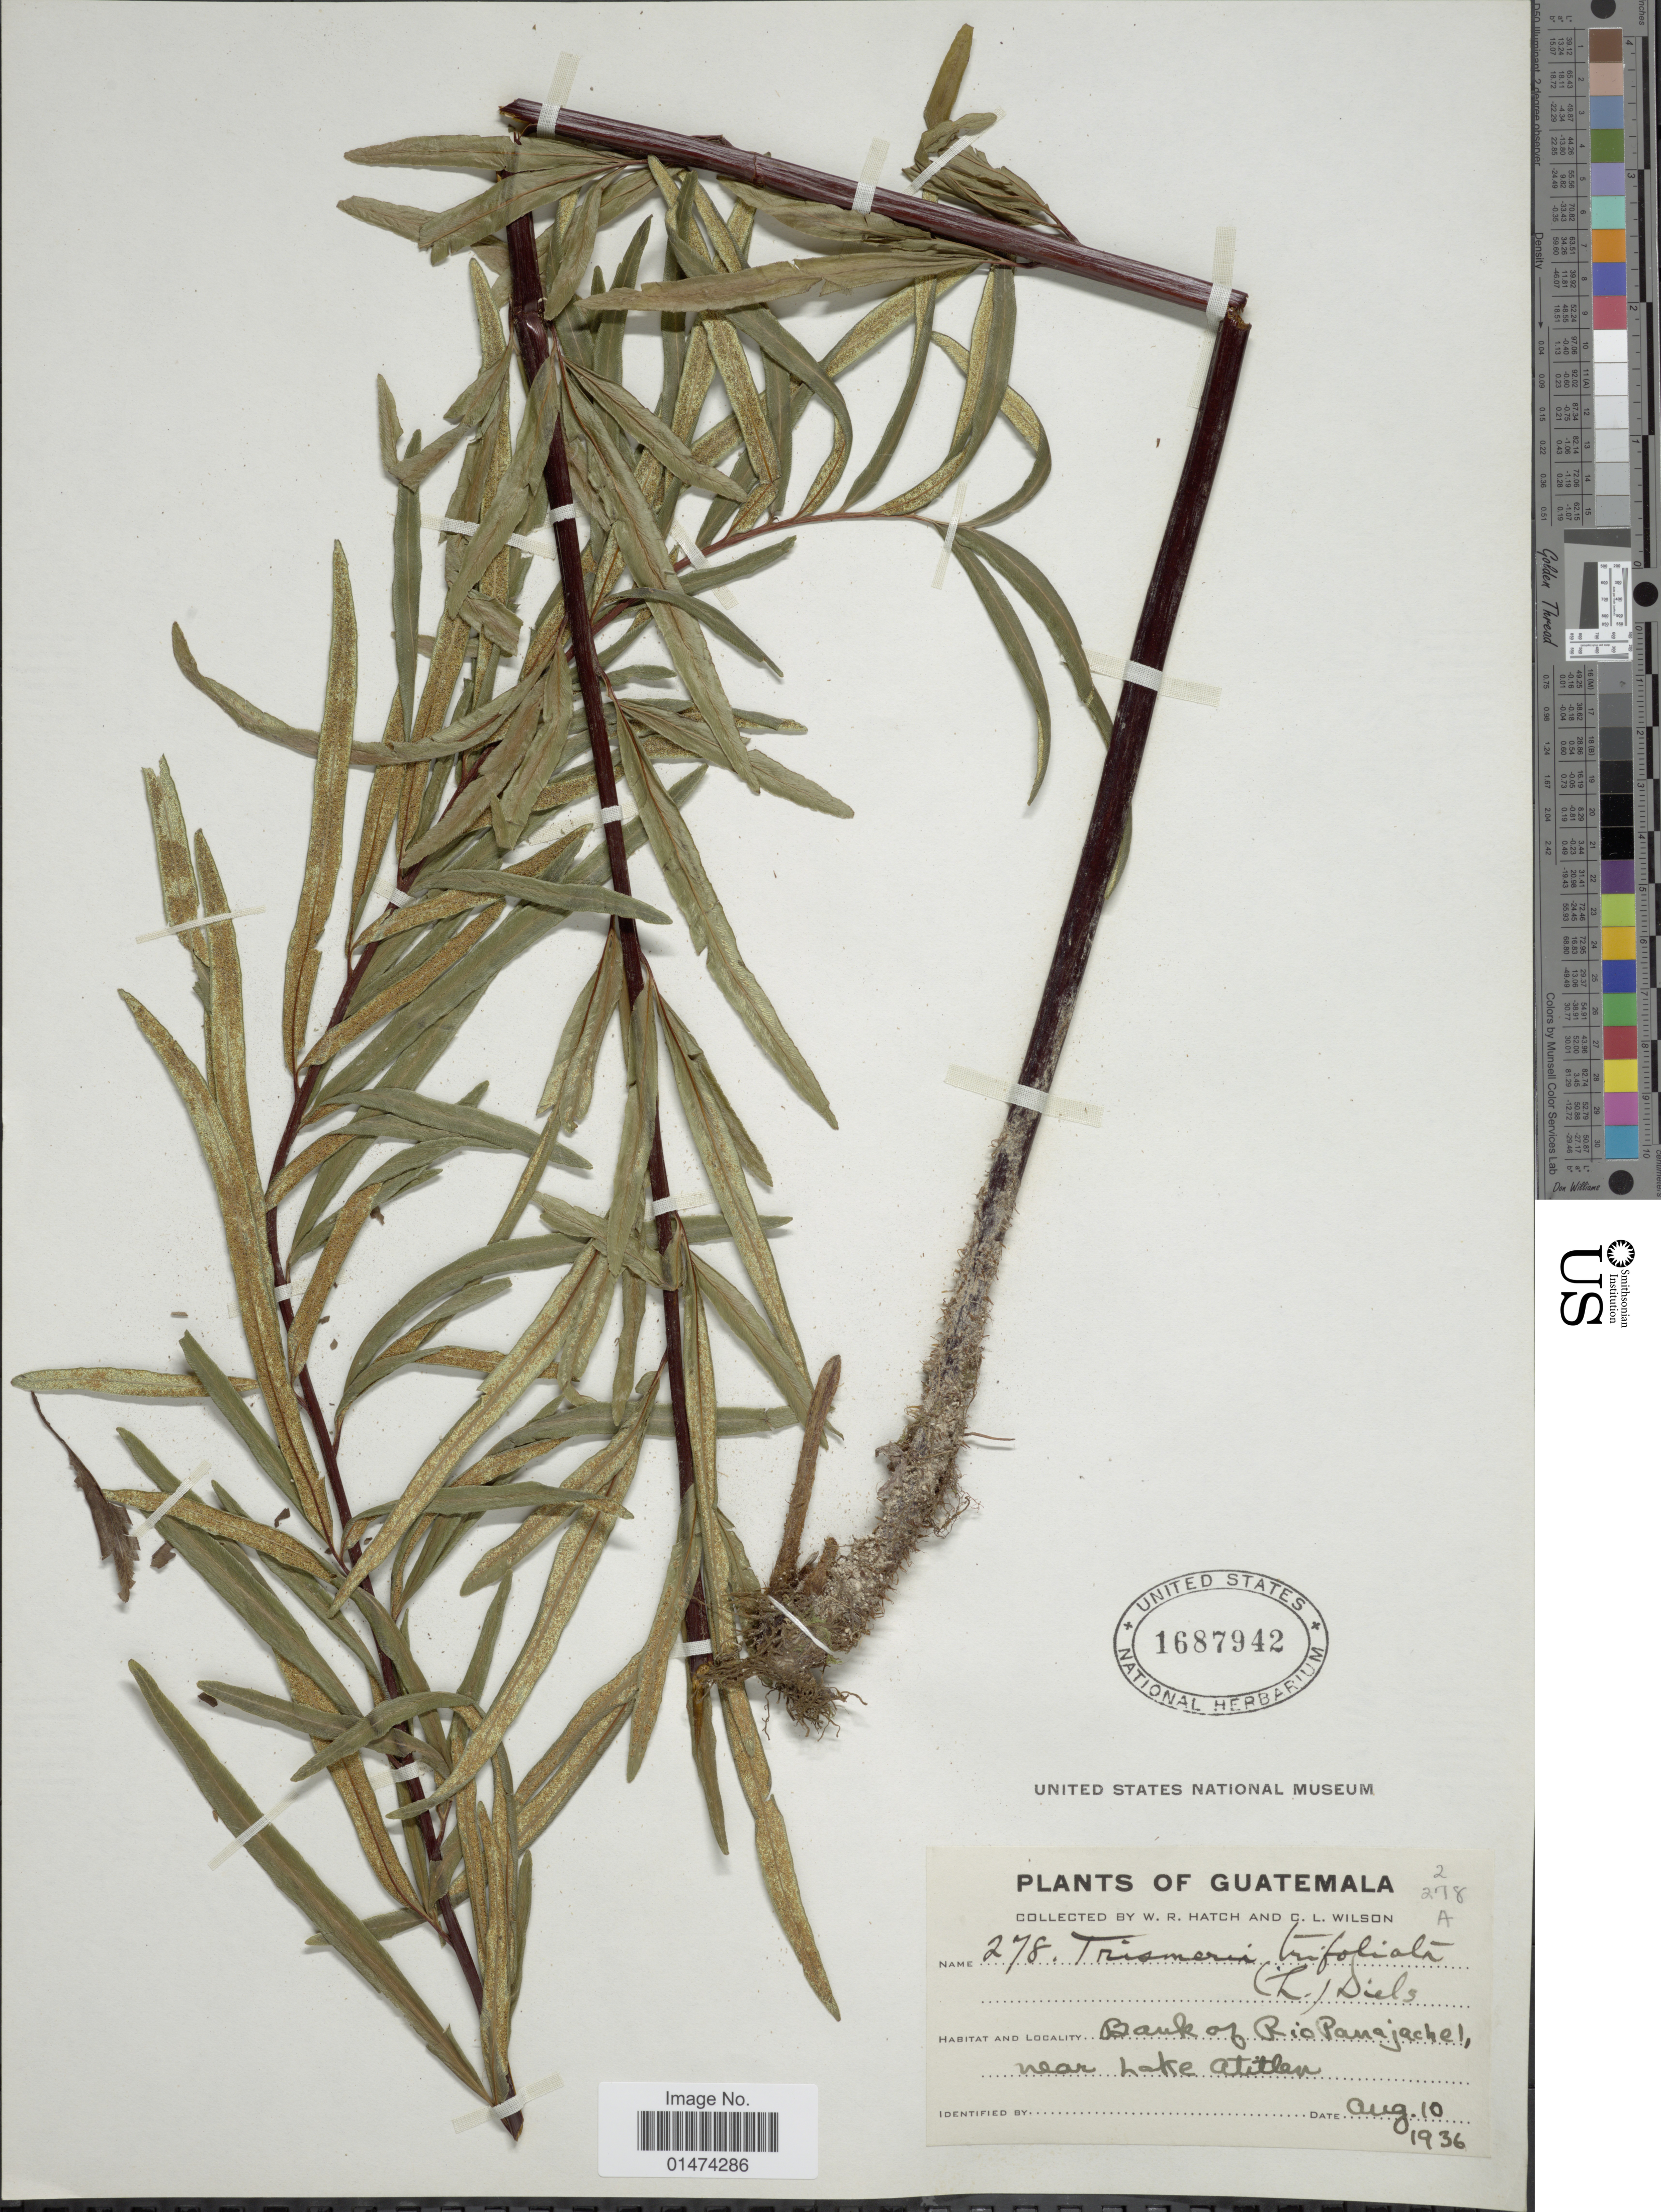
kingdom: Plantae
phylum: Tracheophyta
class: Polypodiopsida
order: Polypodiales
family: Pteridaceae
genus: Pityrogramma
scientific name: Pityrogramma trifoliata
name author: (L.) R.M. Tryon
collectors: W. Hatch & C. L. Wilson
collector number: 278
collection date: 1936-08-10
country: Guatemala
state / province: Guatemala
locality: Bank of Rio Panajachel, near Lake Atitlan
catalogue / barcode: US 1687942